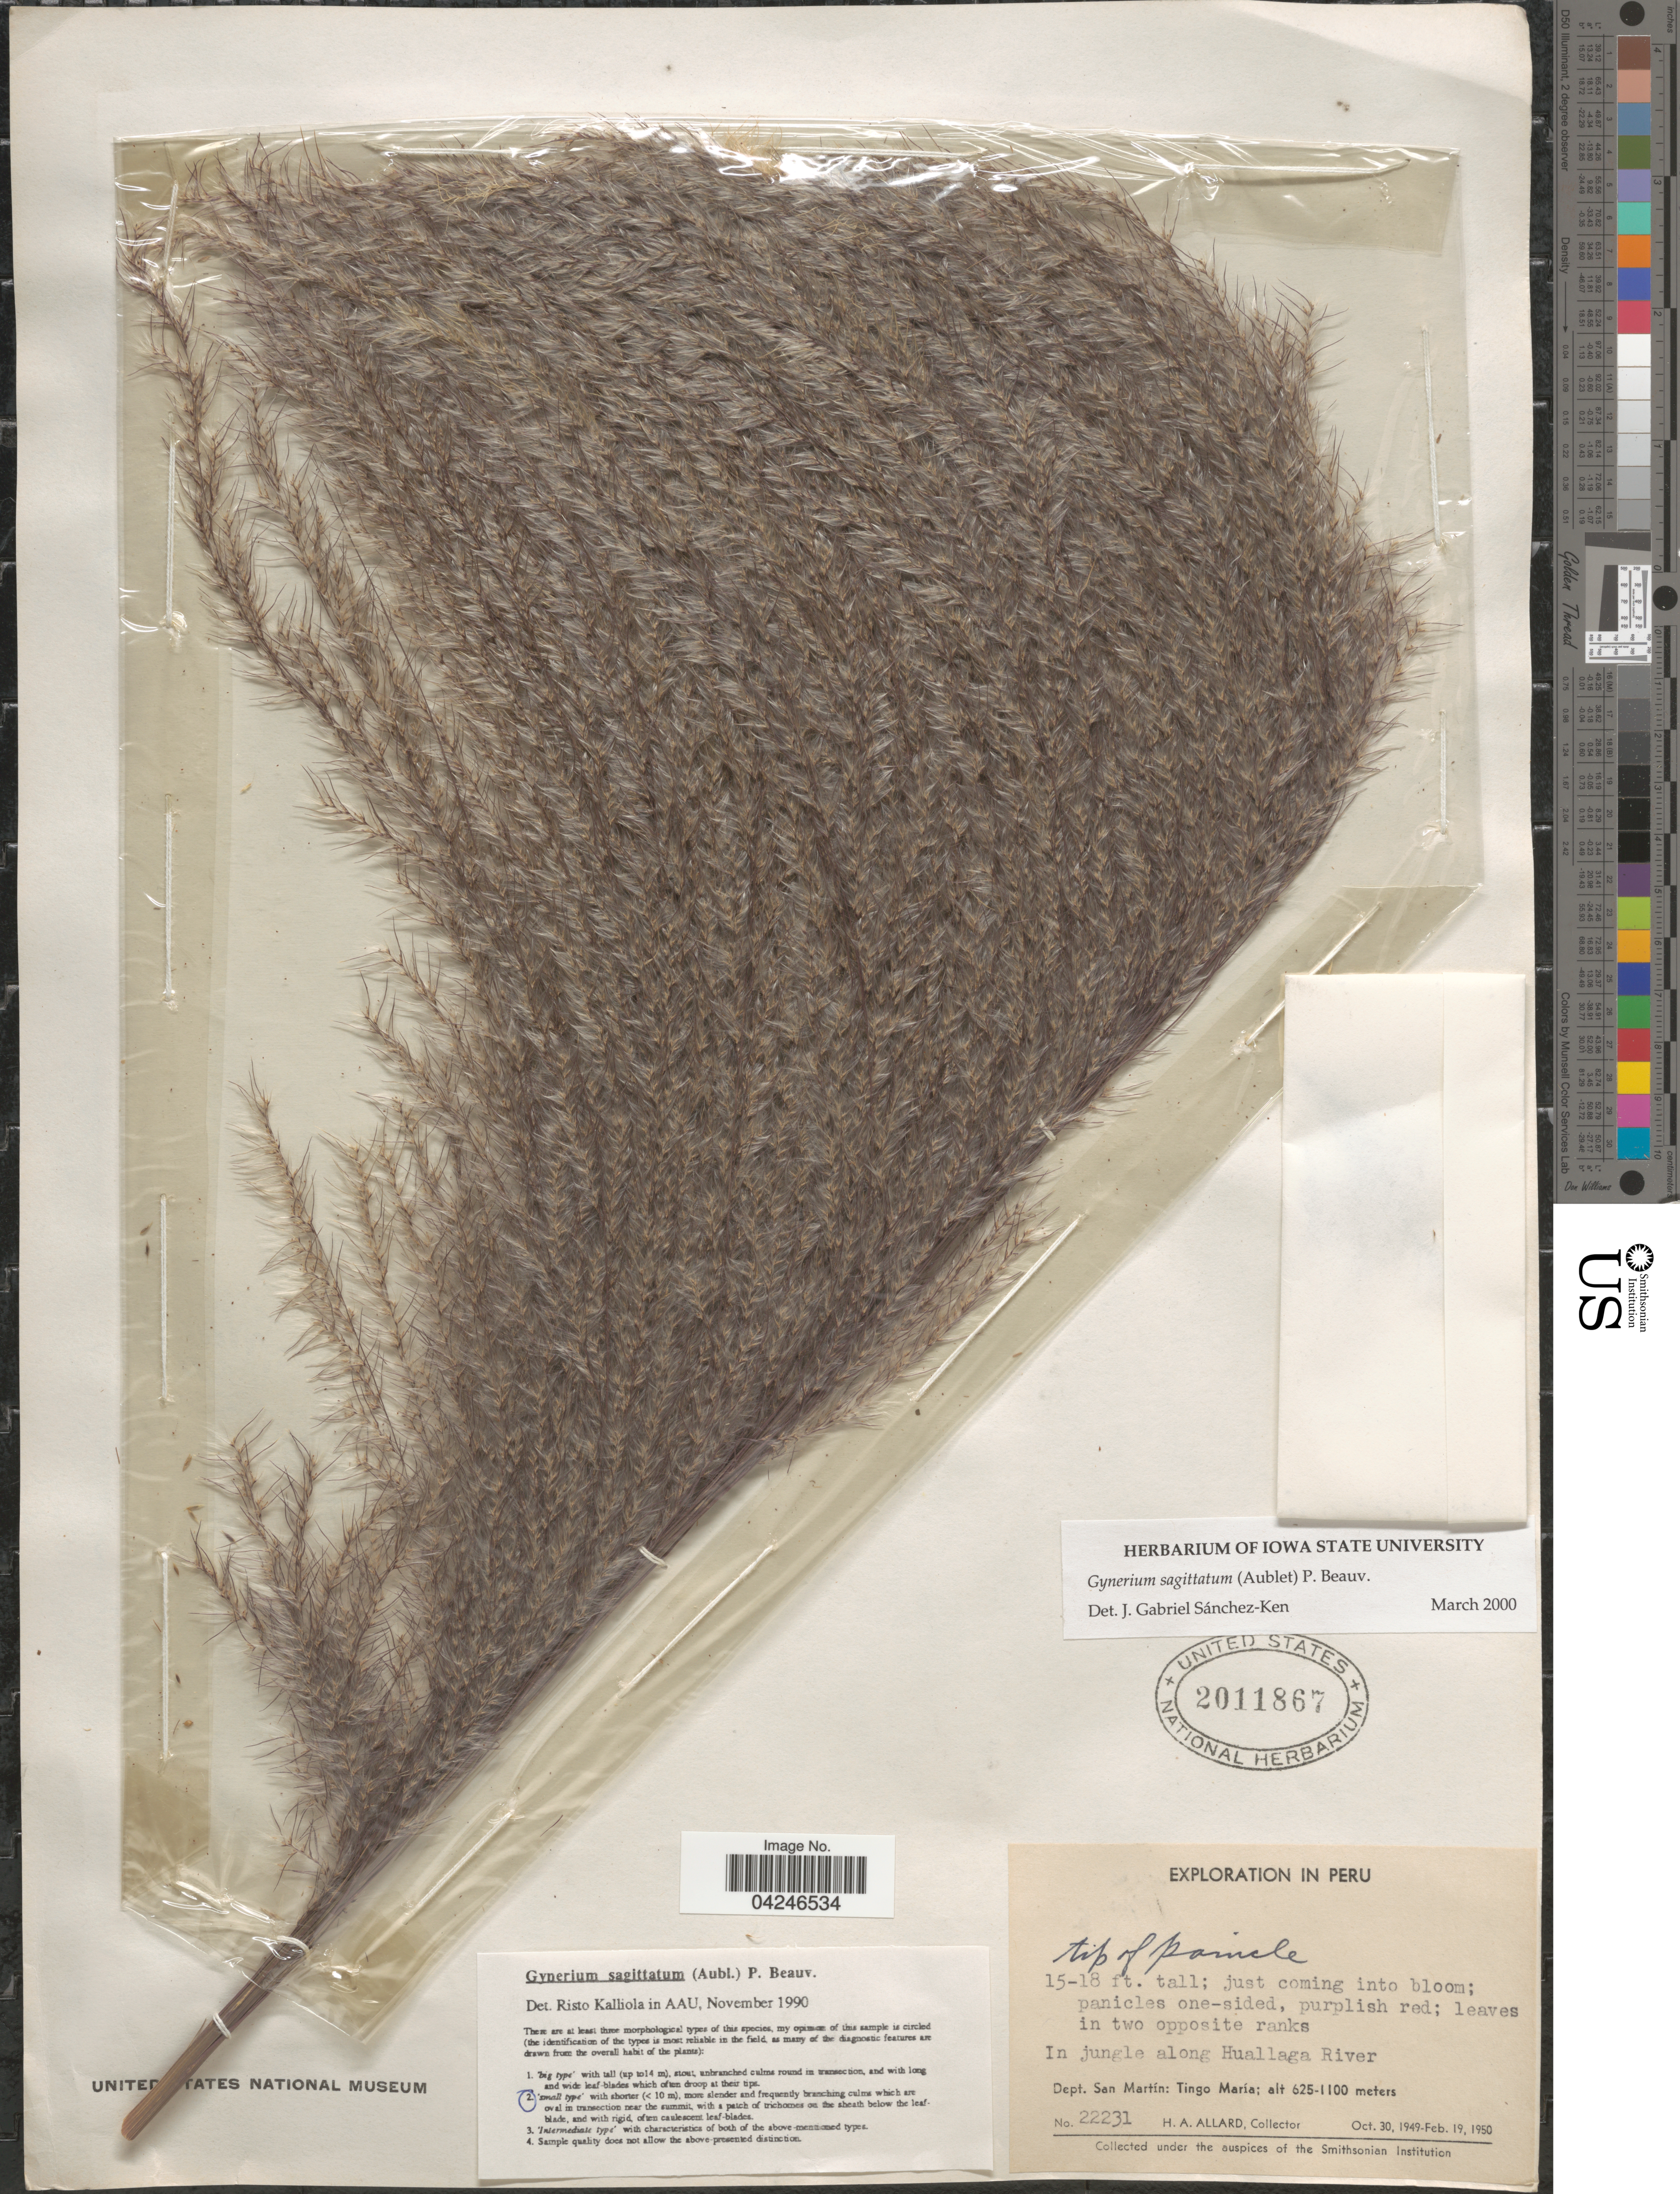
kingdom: Plantae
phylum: Tracheophyta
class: Liliopsida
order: Poales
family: Poaceae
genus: Gynerium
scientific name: Gynerium sagittatum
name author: (Aubl.) P. Beauv.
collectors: H. A. Allard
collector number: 22231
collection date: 1949-10-30/1950-02-19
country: Peru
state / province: San Martín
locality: Exploration in Peru. In jungle along Huallaga River. Dept. San Martín: Tingo María.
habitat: in jungle on river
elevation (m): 625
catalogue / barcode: US 2011867